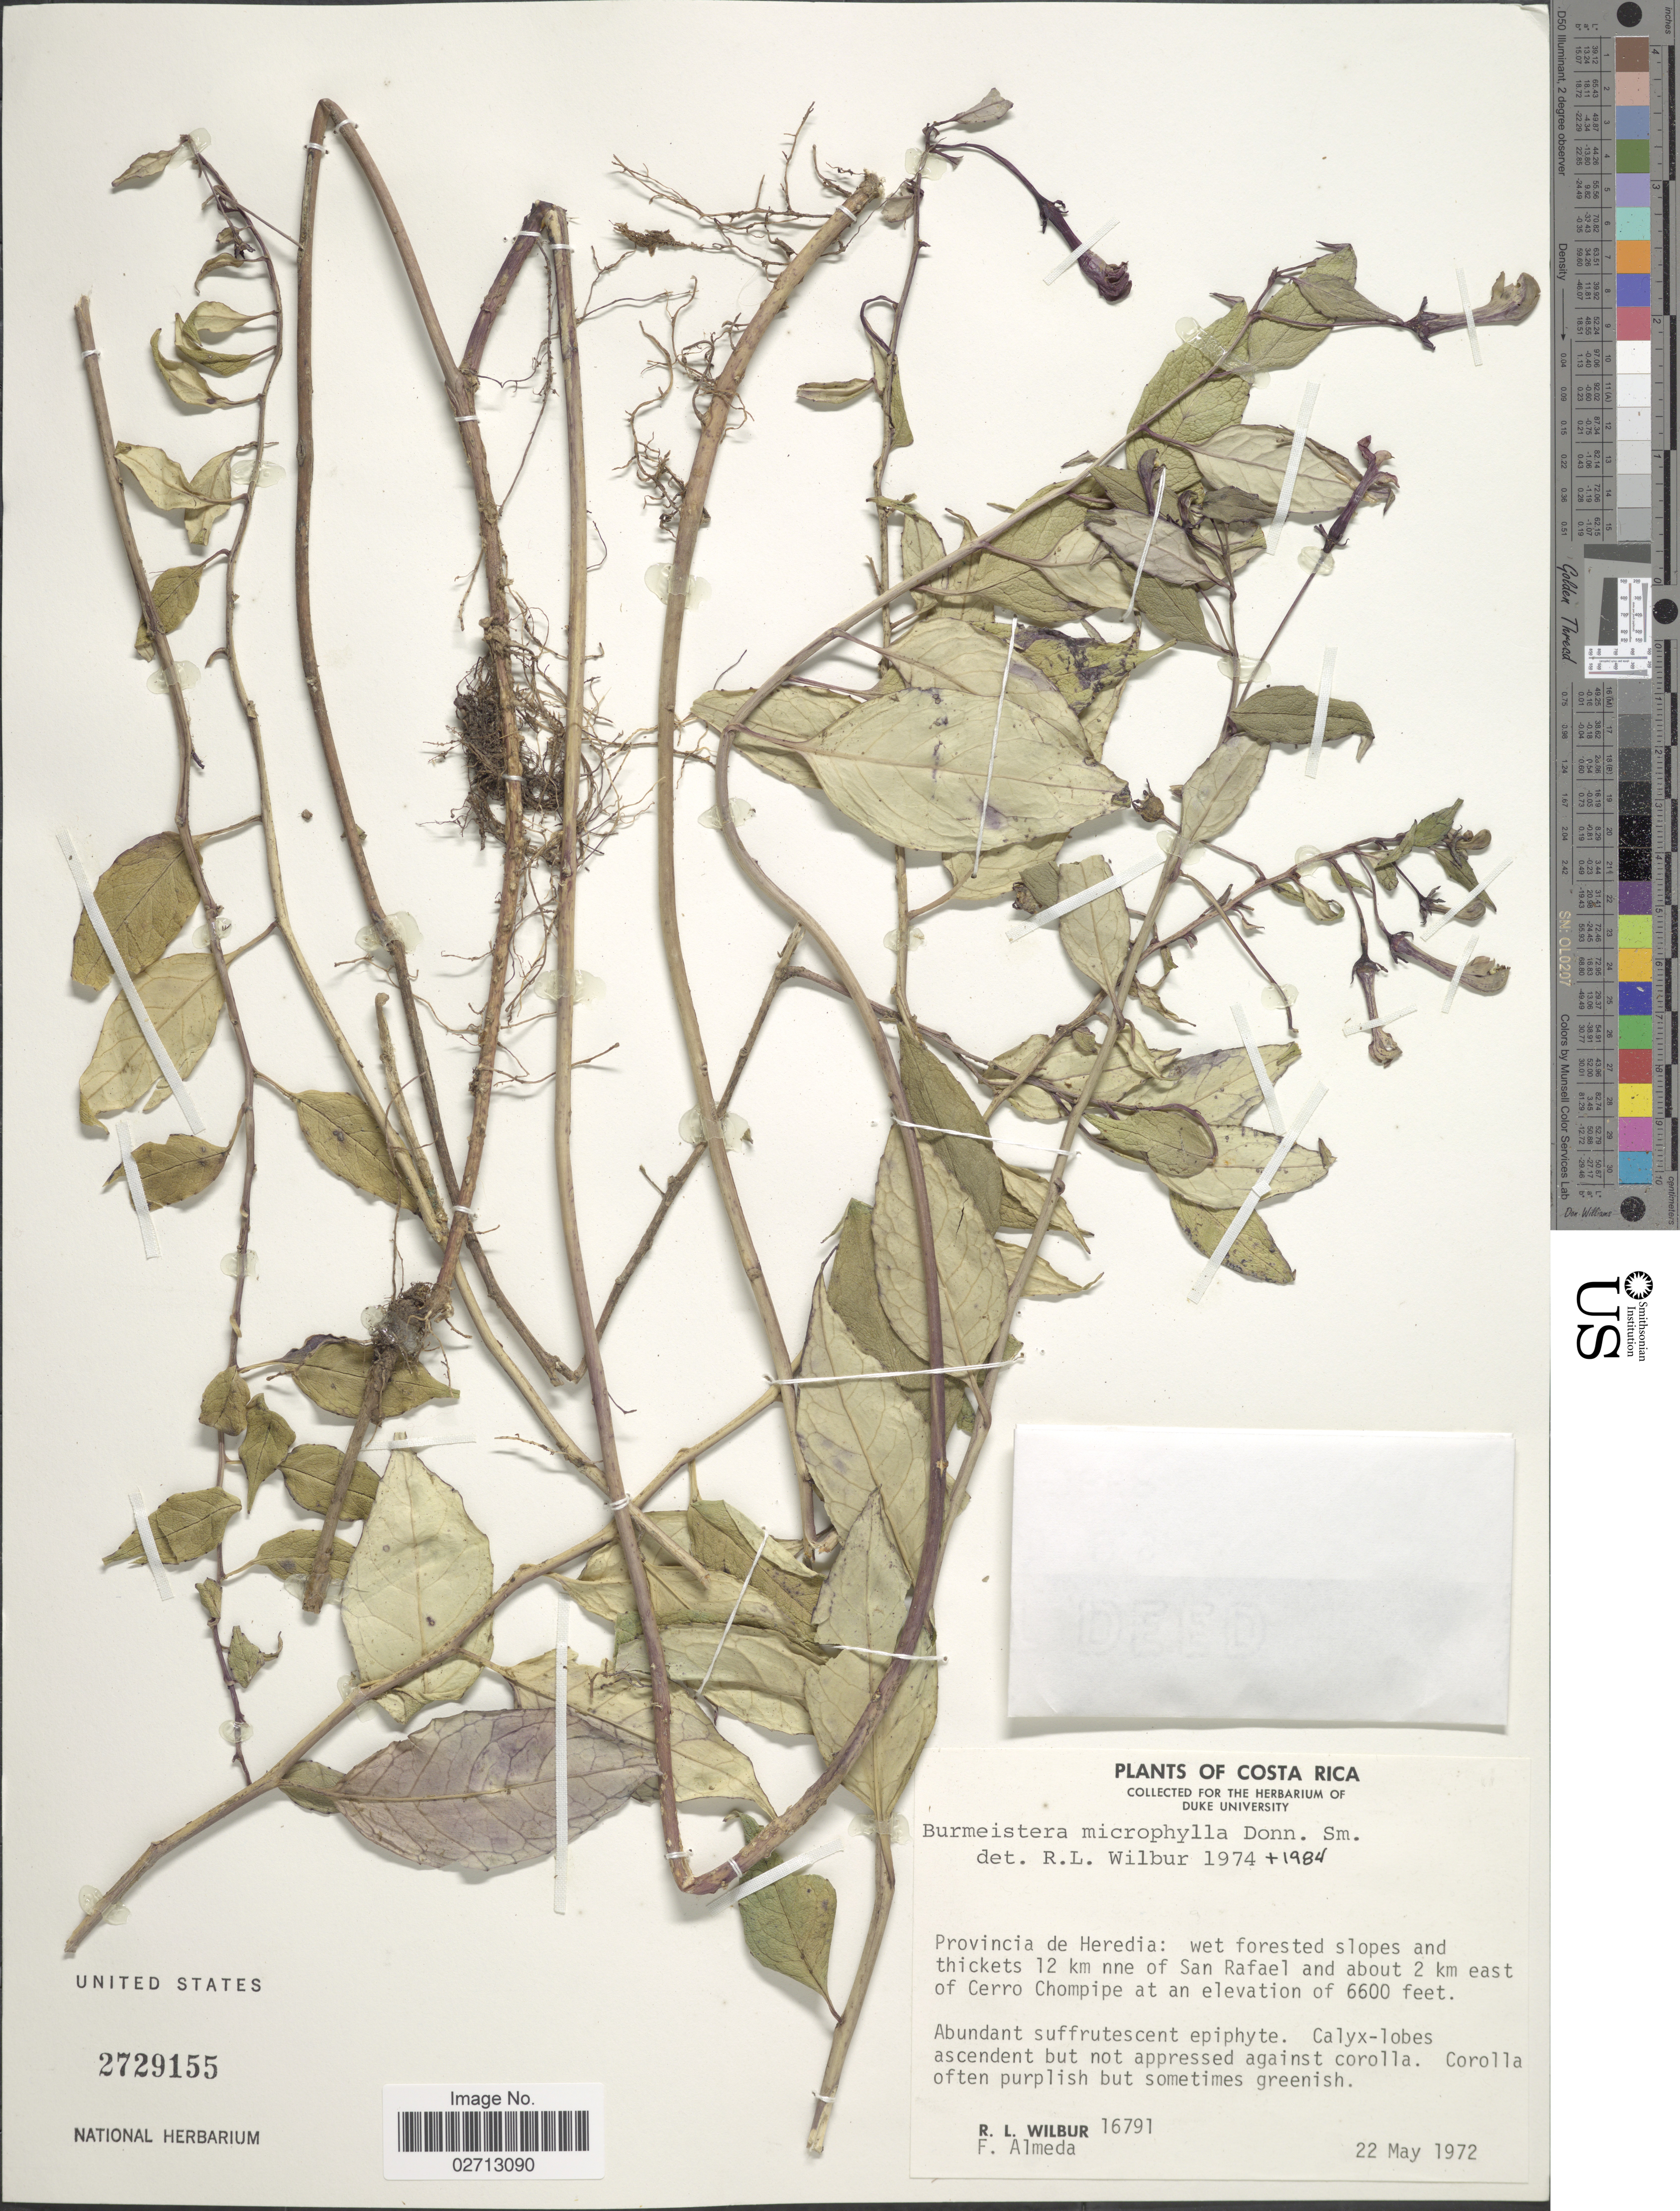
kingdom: Plantae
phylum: Tracheophyta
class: Magnoliopsida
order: Asterales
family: Campanulaceae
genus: Burmeistera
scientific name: Burmeistera microphylla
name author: Donn. Sm.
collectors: R. L. Wilbur & F. Almeda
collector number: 16791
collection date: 1972-05-22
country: Costa Rica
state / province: Heredia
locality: Wet forested slopes and thickets 12 km nne of San Rafael and about 2 km east of Cerro Chompipe.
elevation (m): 2012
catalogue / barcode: US 2729155